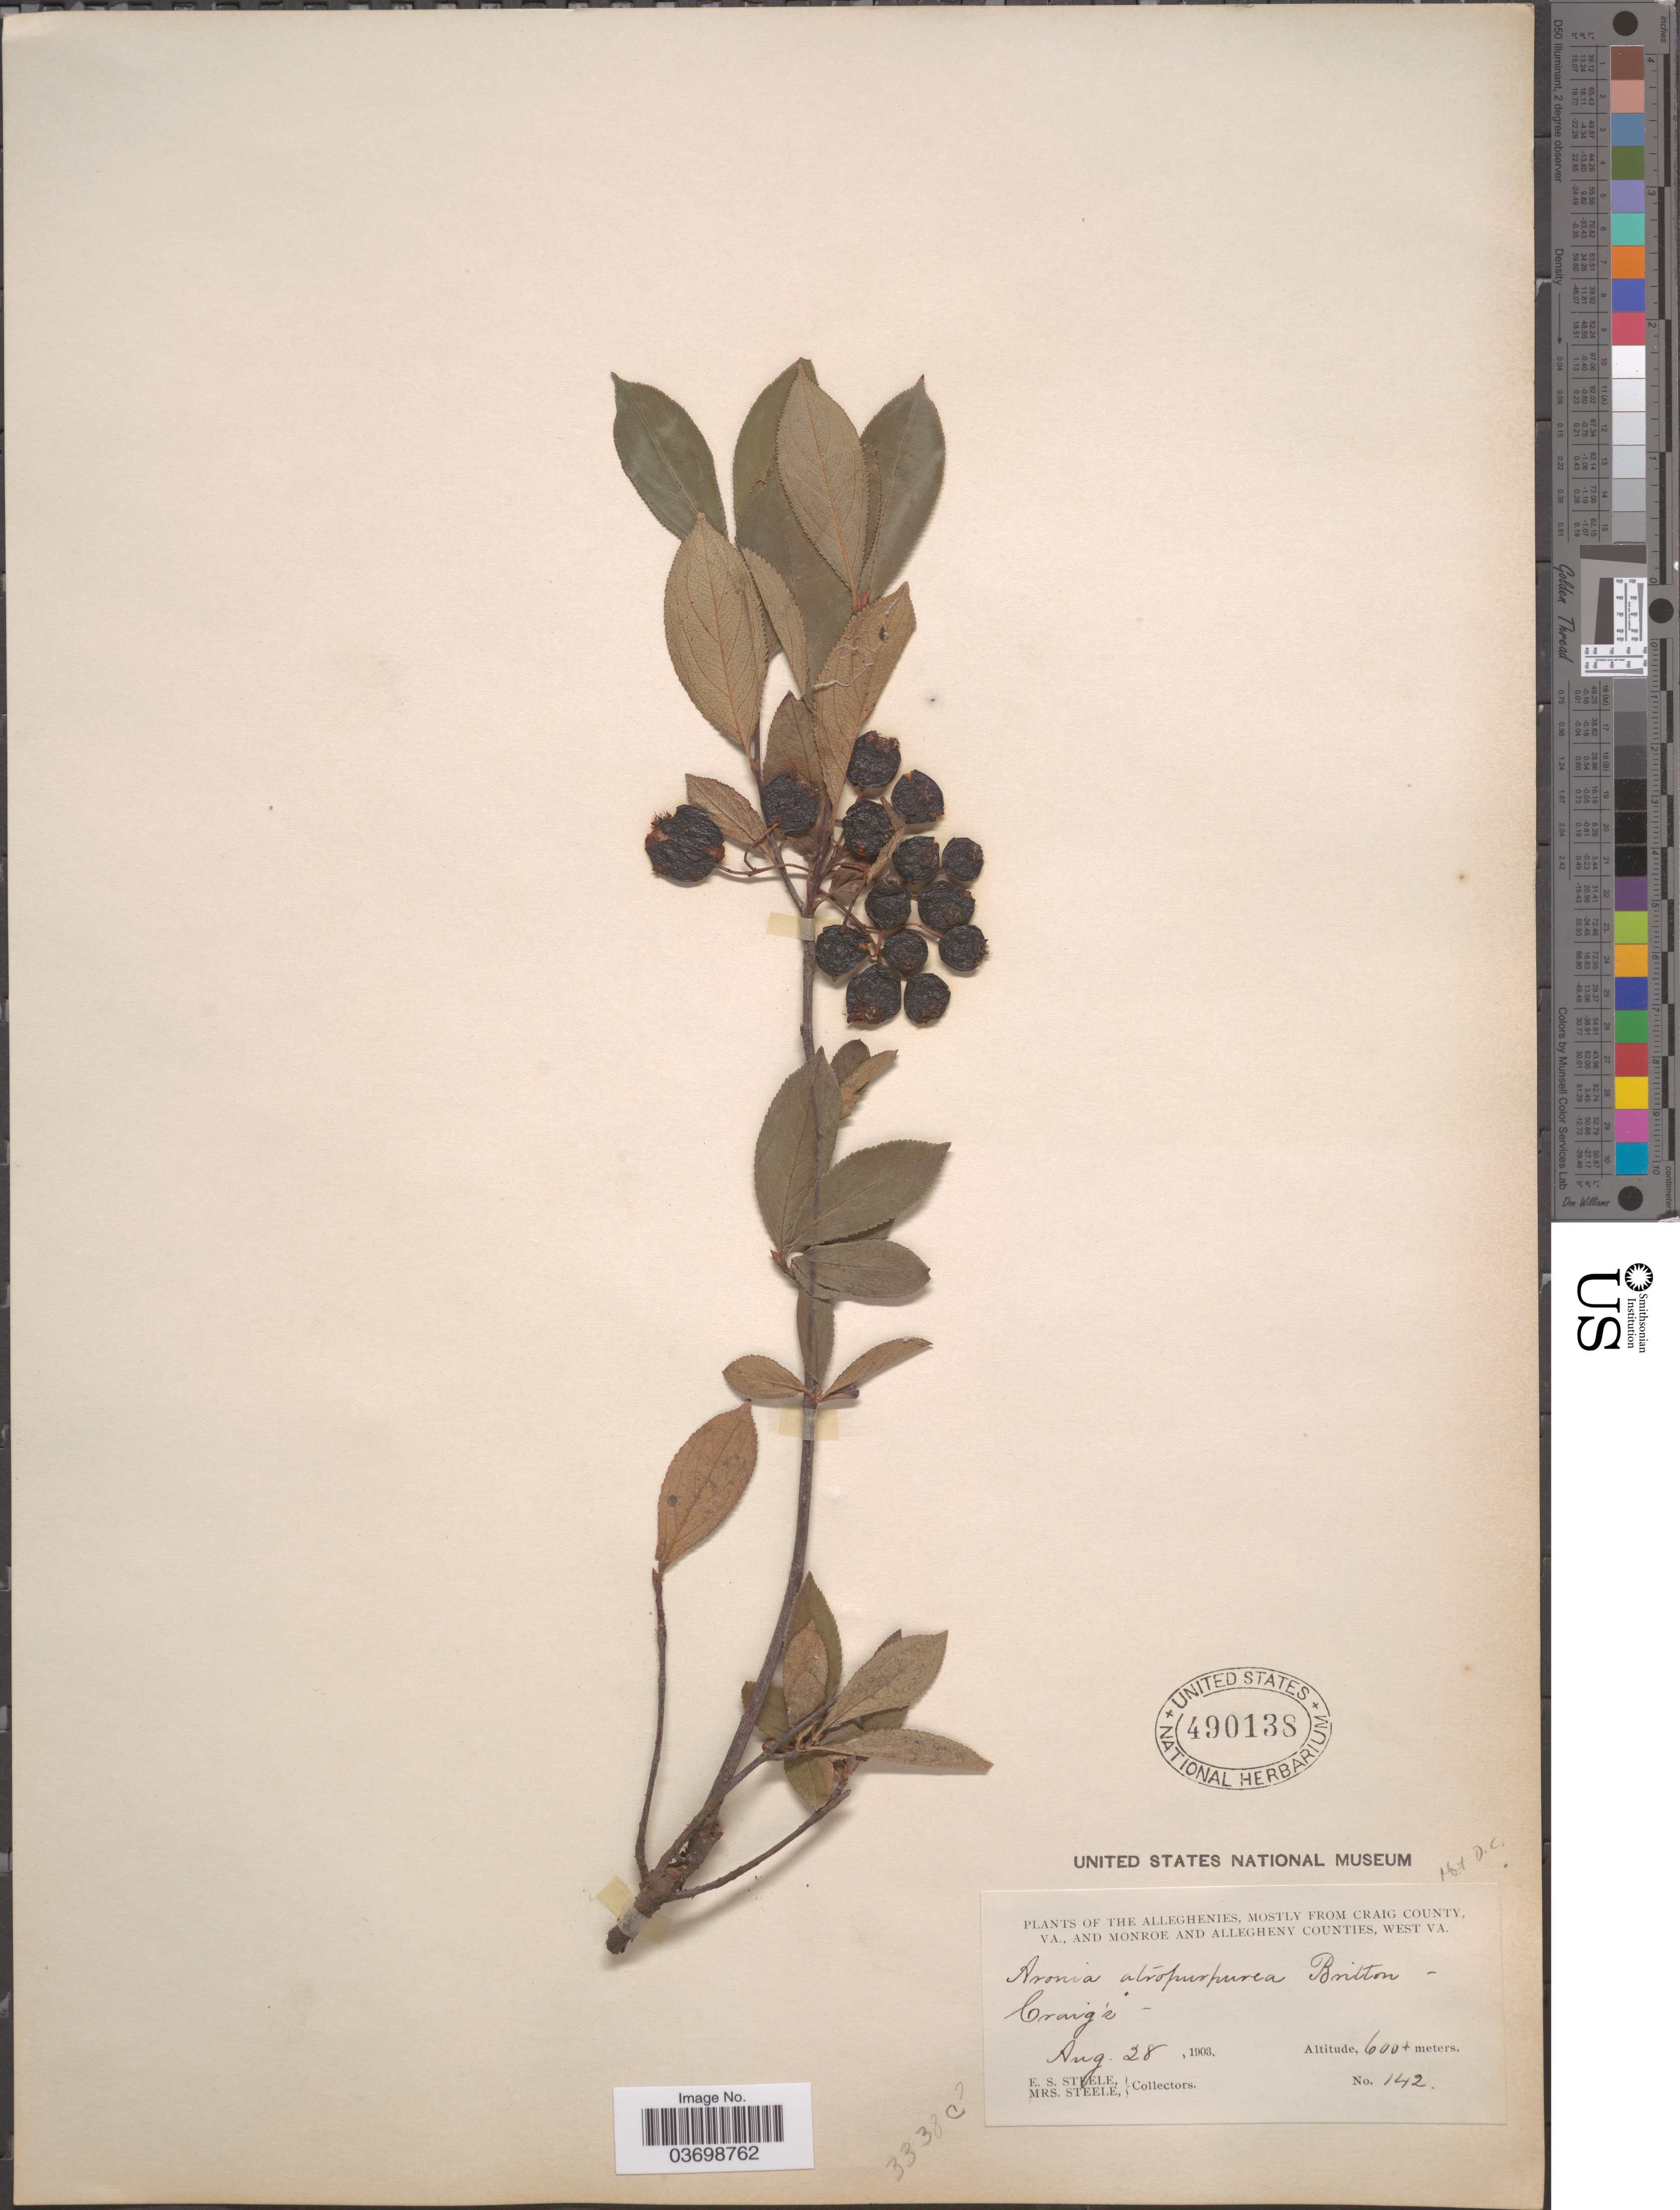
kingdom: Plantae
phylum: Tracheophyta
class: Magnoliopsida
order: Rosales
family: Rosaceae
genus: Aronia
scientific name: Aronia x prunifolia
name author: (Marshall) Rehder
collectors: E. Steele & Mrs. E. S. Steele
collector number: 142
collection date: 1903-08-28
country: United States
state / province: Virginia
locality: The Alleghenies, mostly from Craig County, Va., and Monroe and Allegheny Counties, West Va. Craig's.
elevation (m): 600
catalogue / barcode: US 490138